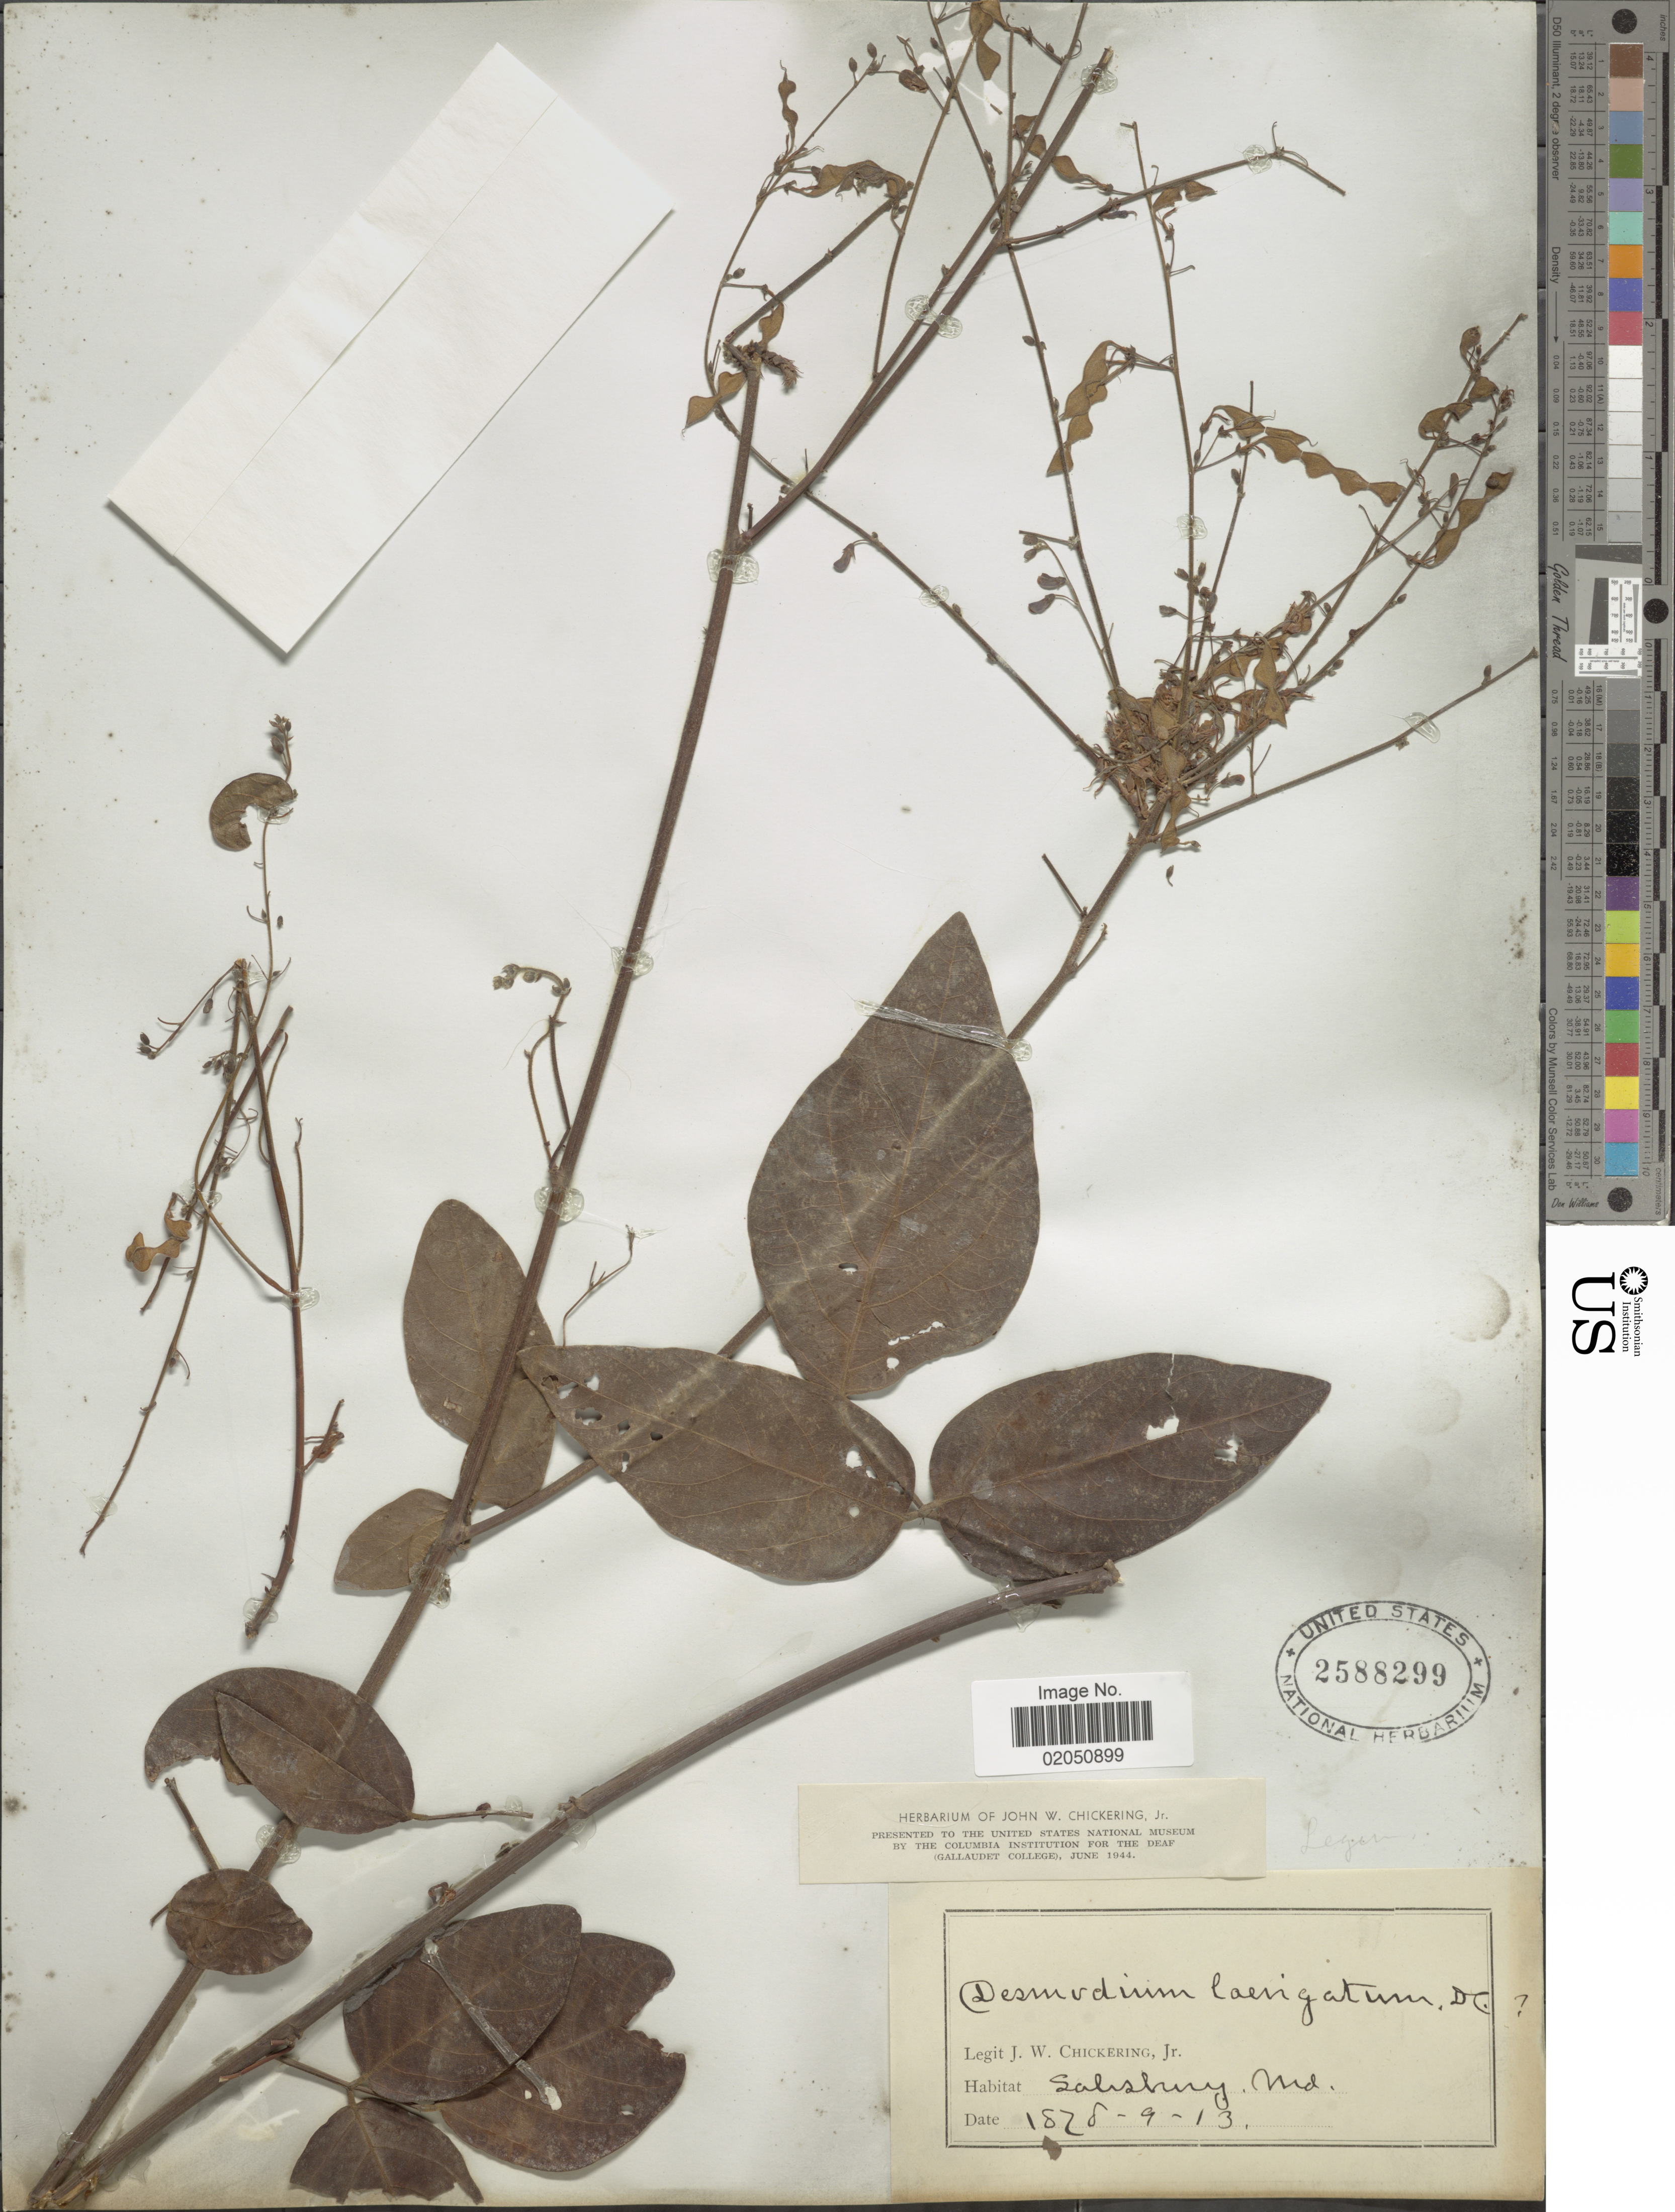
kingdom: Plantae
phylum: Tracheophyta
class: Magnoliopsida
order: Fabales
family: Fabaceae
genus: Desmodium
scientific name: Desmodium laevigatum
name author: (Nutt.) DC.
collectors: J. W. Chickering Jr.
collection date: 1878-09-13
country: United States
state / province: Maryland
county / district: Wicomico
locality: Salisbury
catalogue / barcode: US 2588299